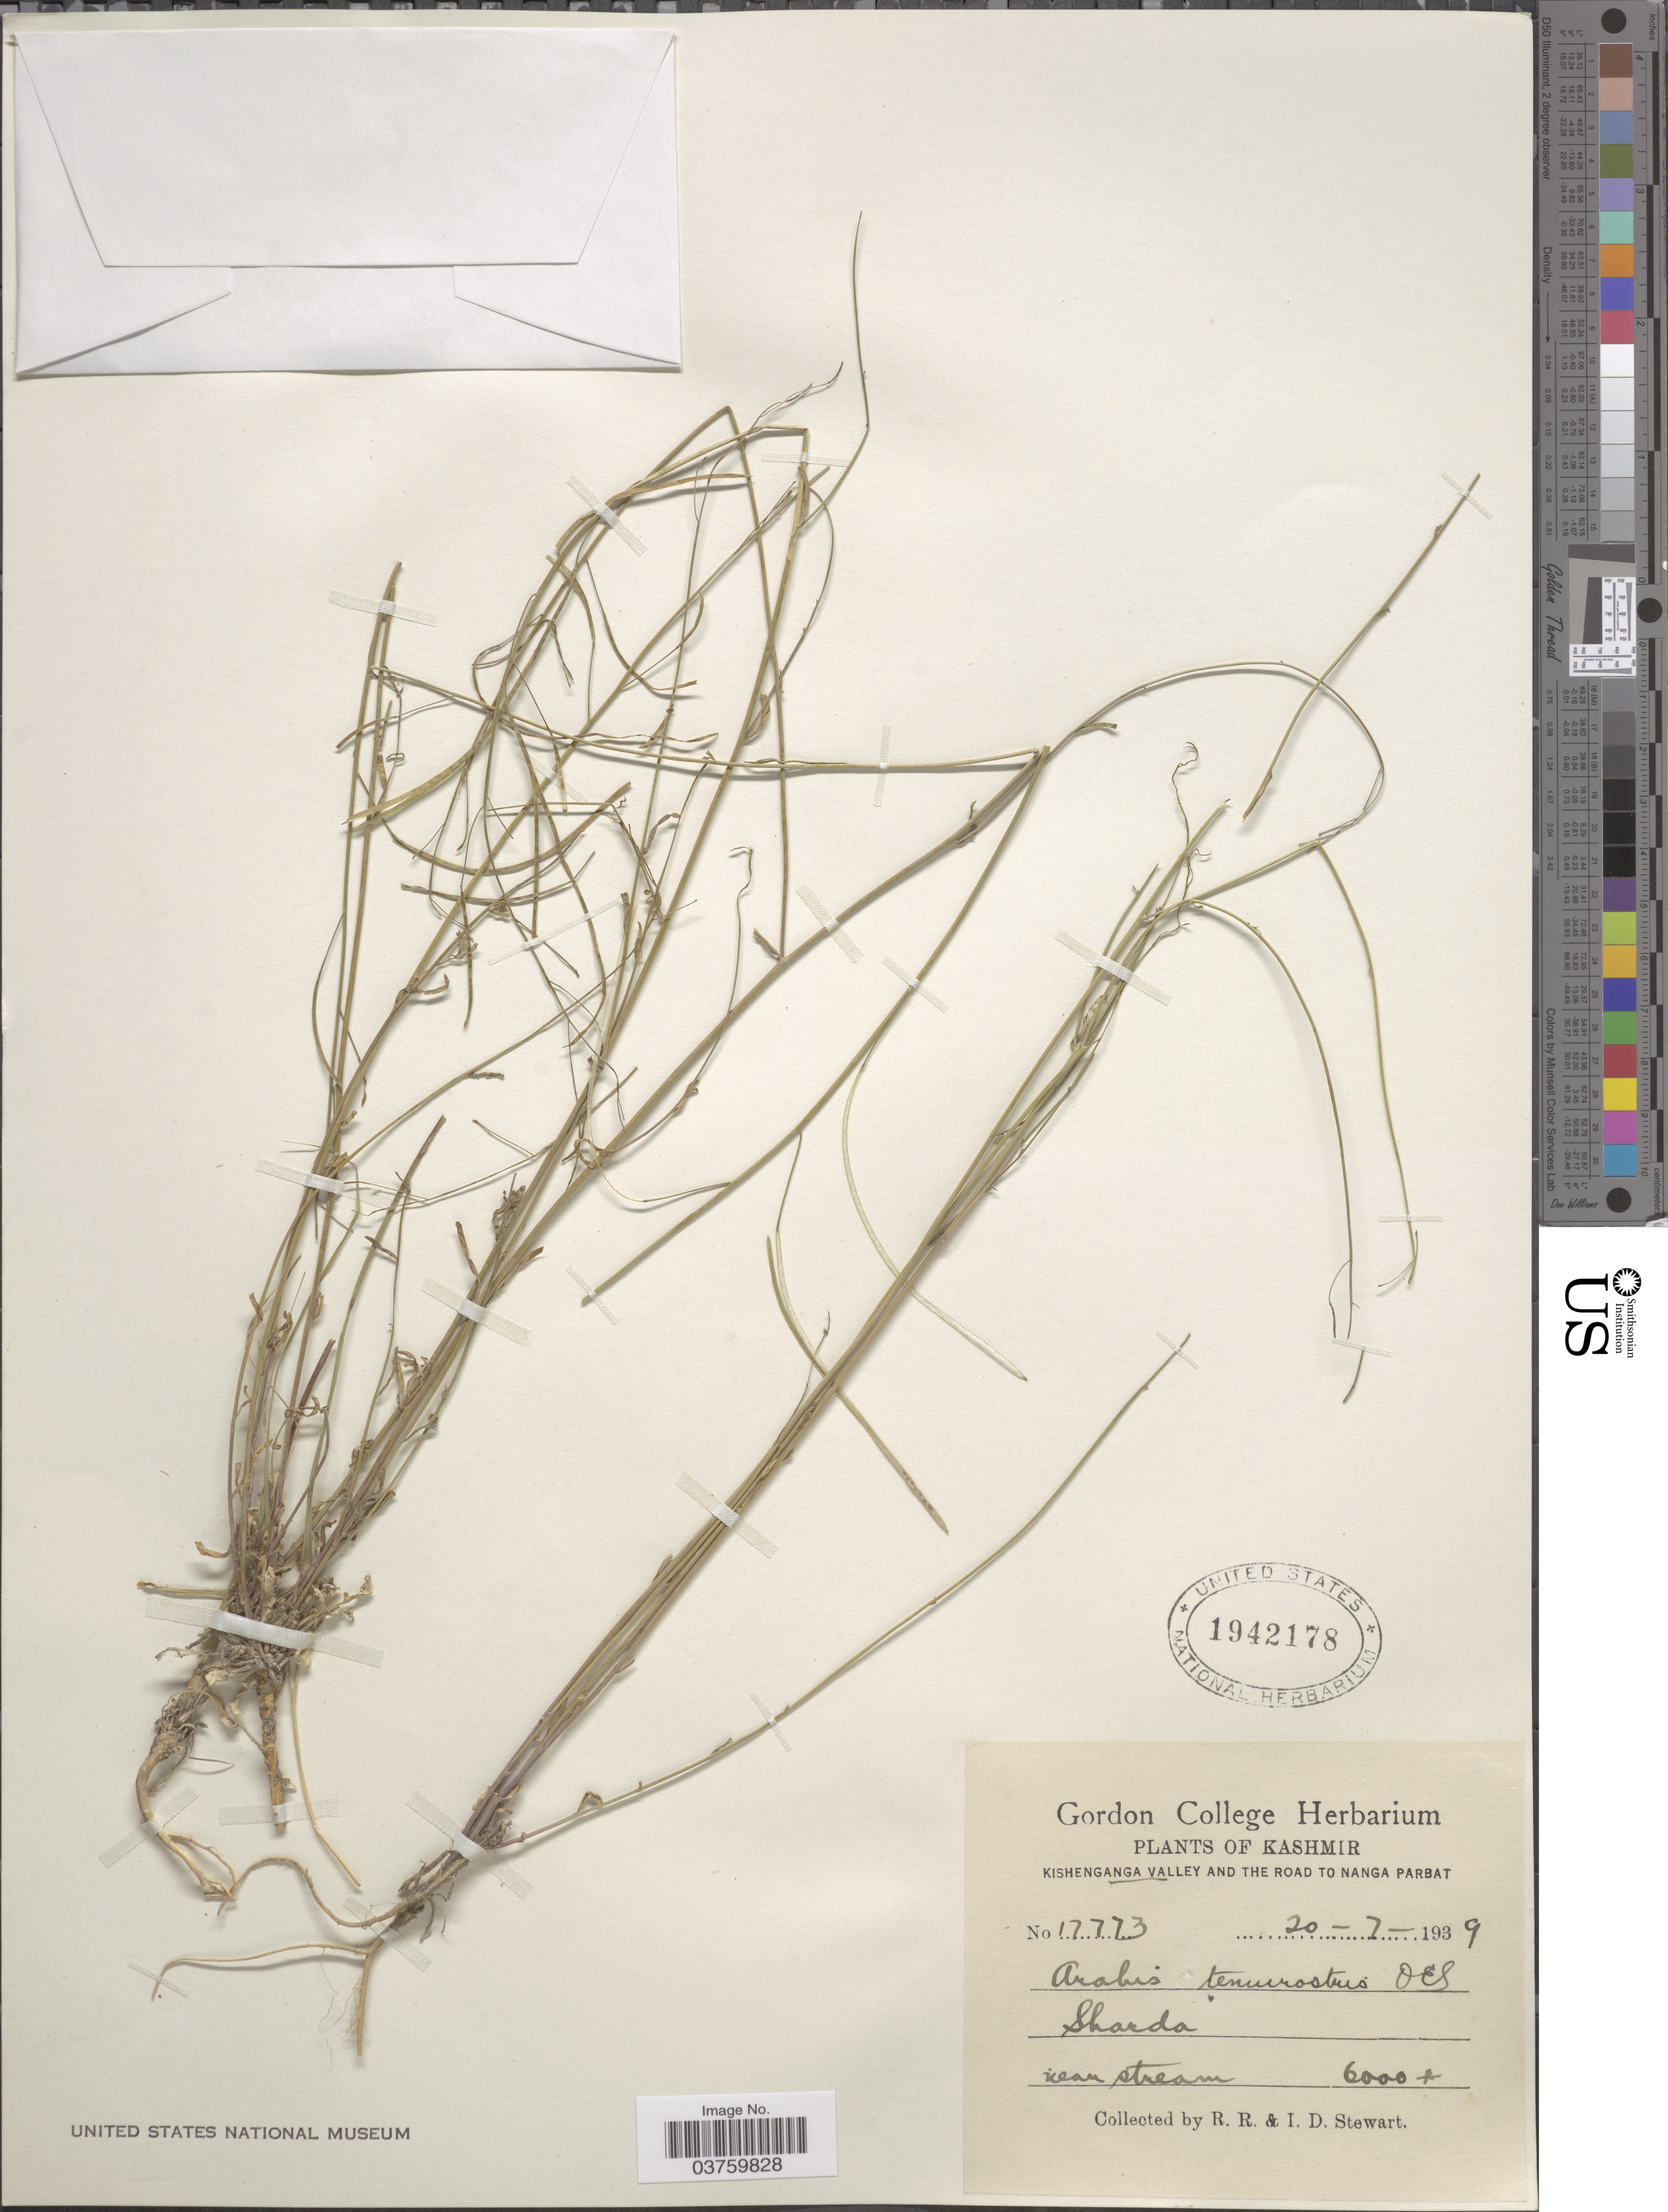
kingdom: Plantae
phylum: Tracheophyta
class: Magnoliopsida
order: Brassicales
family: Brassicaceae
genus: Arabis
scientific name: Arabis tenuirostris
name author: O.E. Schulz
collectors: R. Stewart & I. Stewart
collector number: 17773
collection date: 1939-07-20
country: India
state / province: Jammu and Kashmir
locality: Kashmir. Kishenganga Valley and the Road to Nanga Parbat. Sharda.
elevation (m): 1829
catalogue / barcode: US 1942178